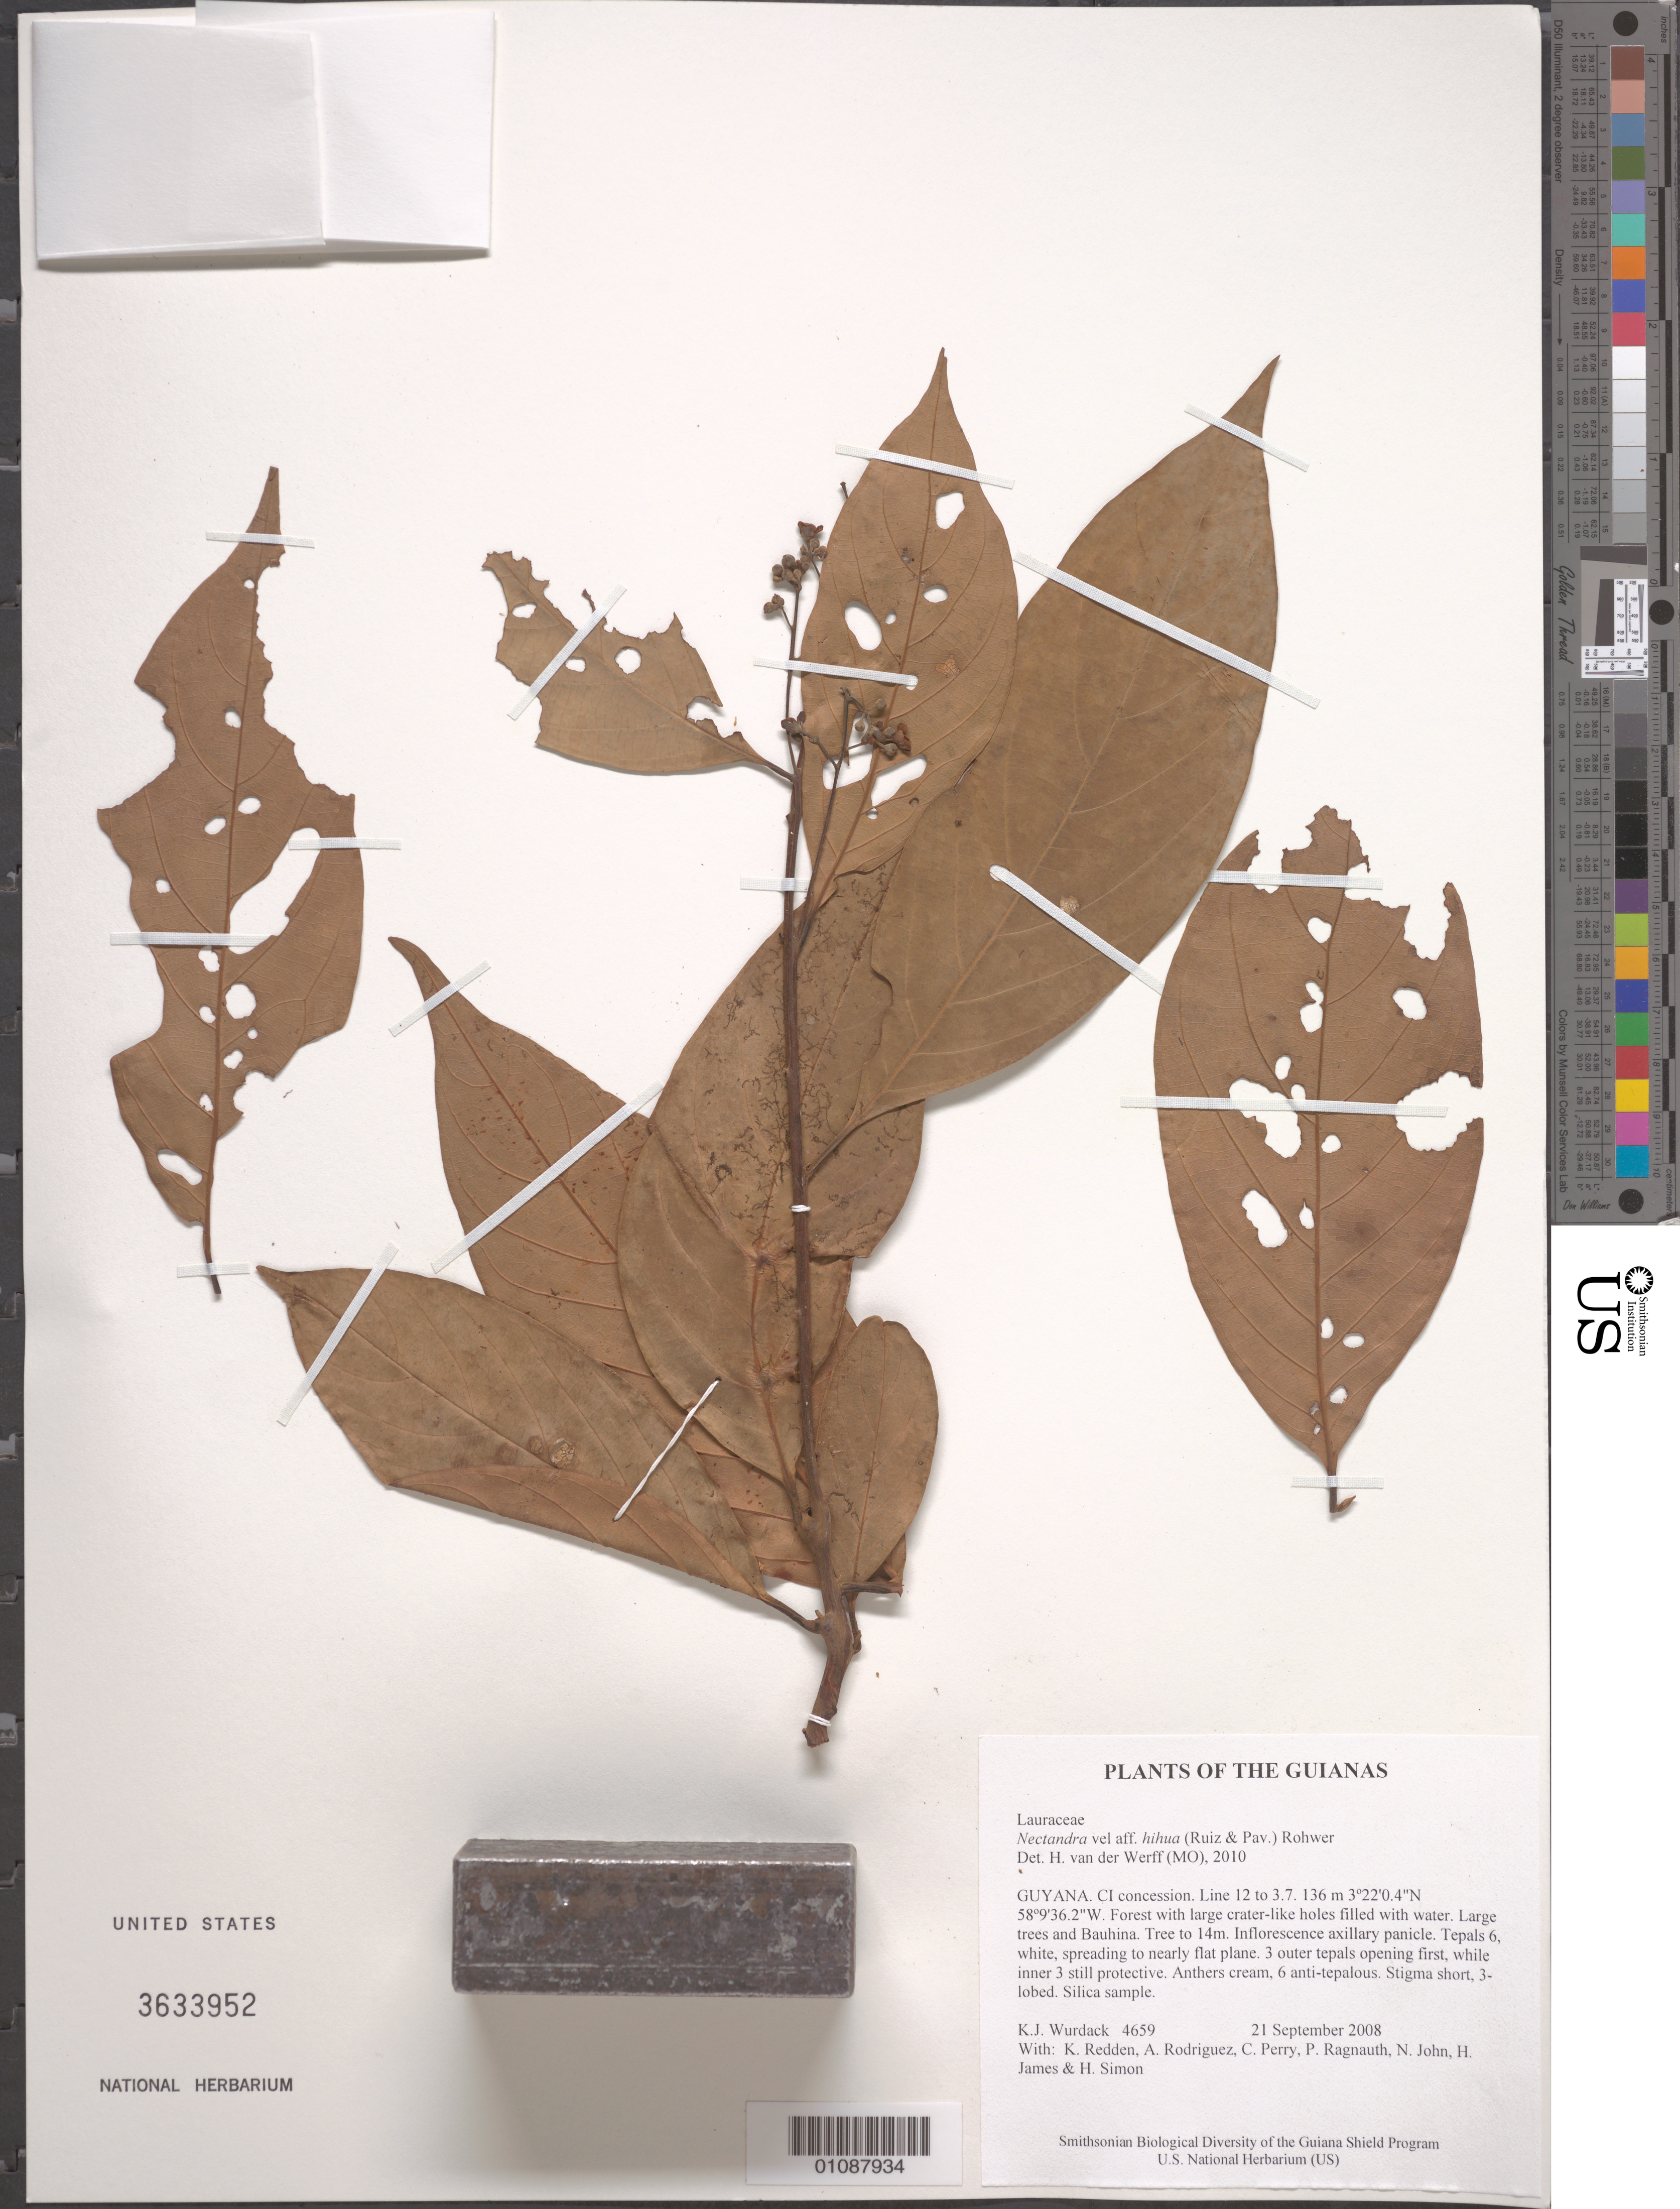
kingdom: Plantae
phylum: Tracheophyta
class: Magnoliopsida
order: Laurales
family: Lauraceae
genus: Nectandra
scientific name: Nectandra hihua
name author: (Ruiz & Pav.) Rohwer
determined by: van der Werff, H., (MO), Missouri Botanical Garden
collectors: K. Wurdack, K. M. Redden, A. Rodriguez, C. Perry, P. Ragnauth, N. John, H. James & H. Simon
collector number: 4659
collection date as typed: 21 September 2008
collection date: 2008-09-21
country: Guyana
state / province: U. Takutu-U. Essequibo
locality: CI concession. Line 12 to 3.7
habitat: Forest with large crater-like holes filled with water. Large trees and Bauhina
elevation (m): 136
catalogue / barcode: US 3633952